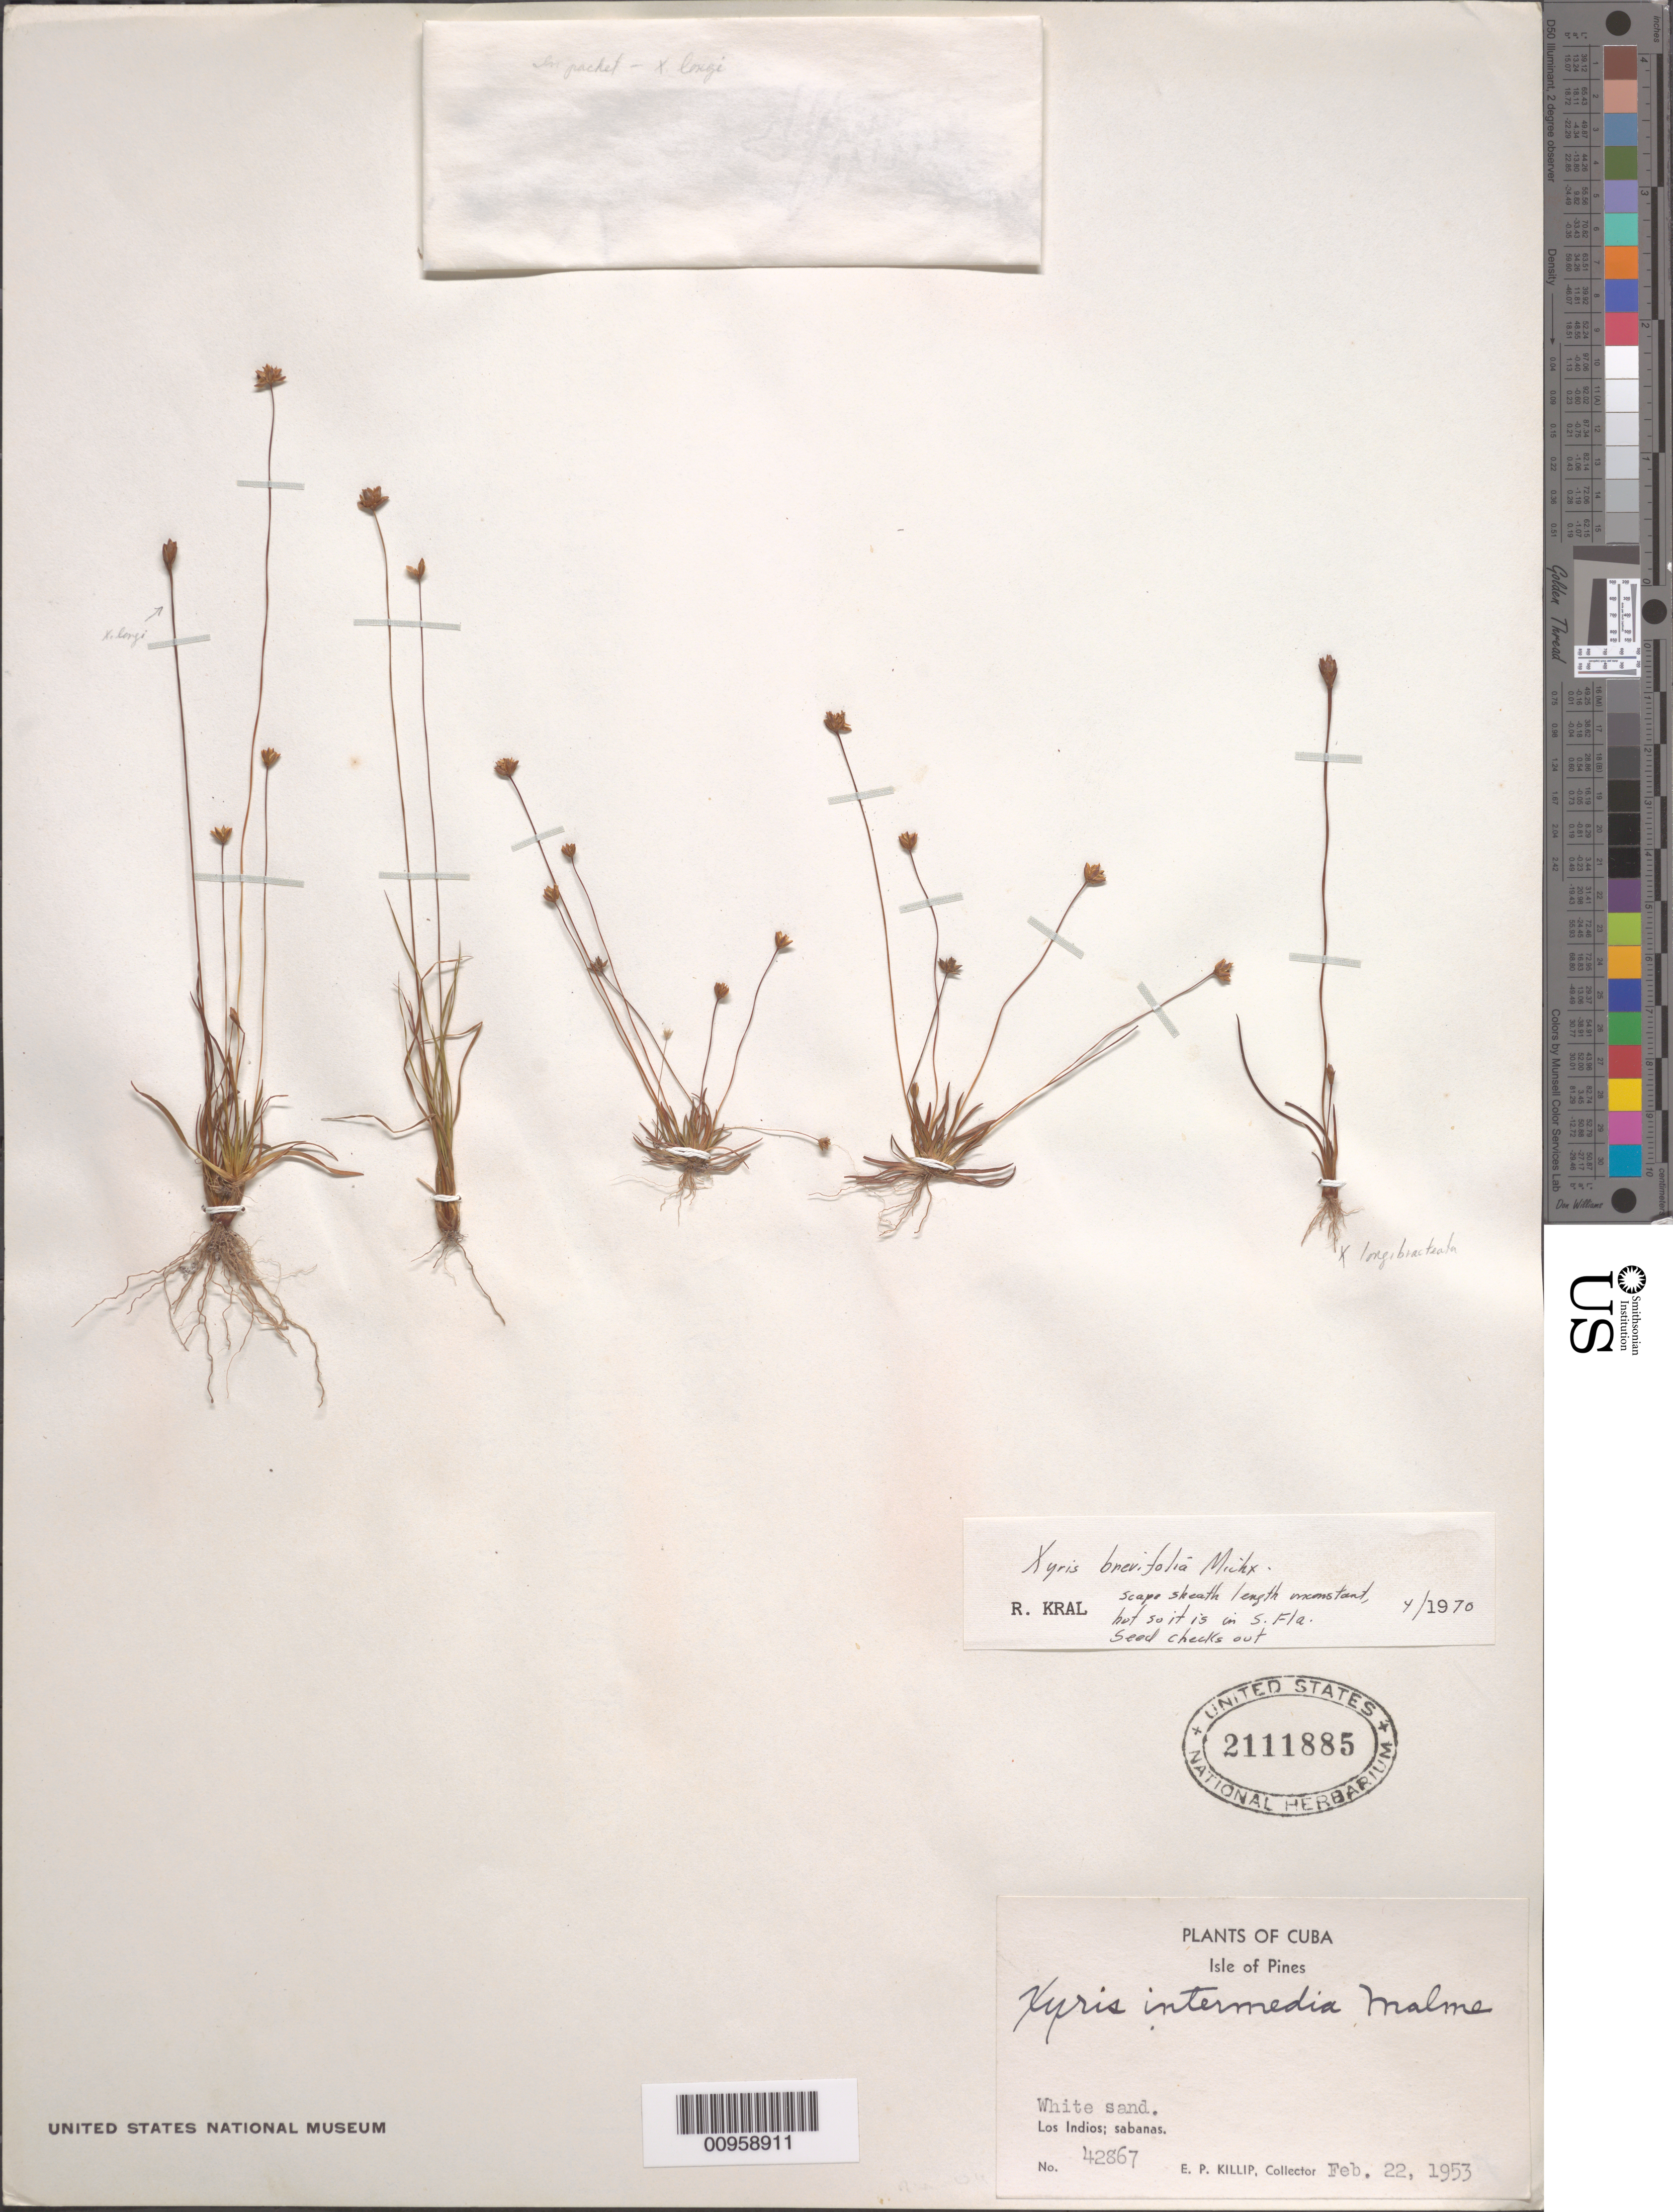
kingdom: Plantae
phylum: Tracheophyta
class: Liliopsida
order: Poales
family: Xyridaceae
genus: Xyris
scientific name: Xyris brevifolia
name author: Michx.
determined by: Kral, Robert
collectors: E. P. Killip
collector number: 42867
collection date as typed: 22 Feb 1953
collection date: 1953-02-22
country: Cuba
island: Isla de la Juventud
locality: Los Indios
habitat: Sabanas, white sand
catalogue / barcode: US 2111885